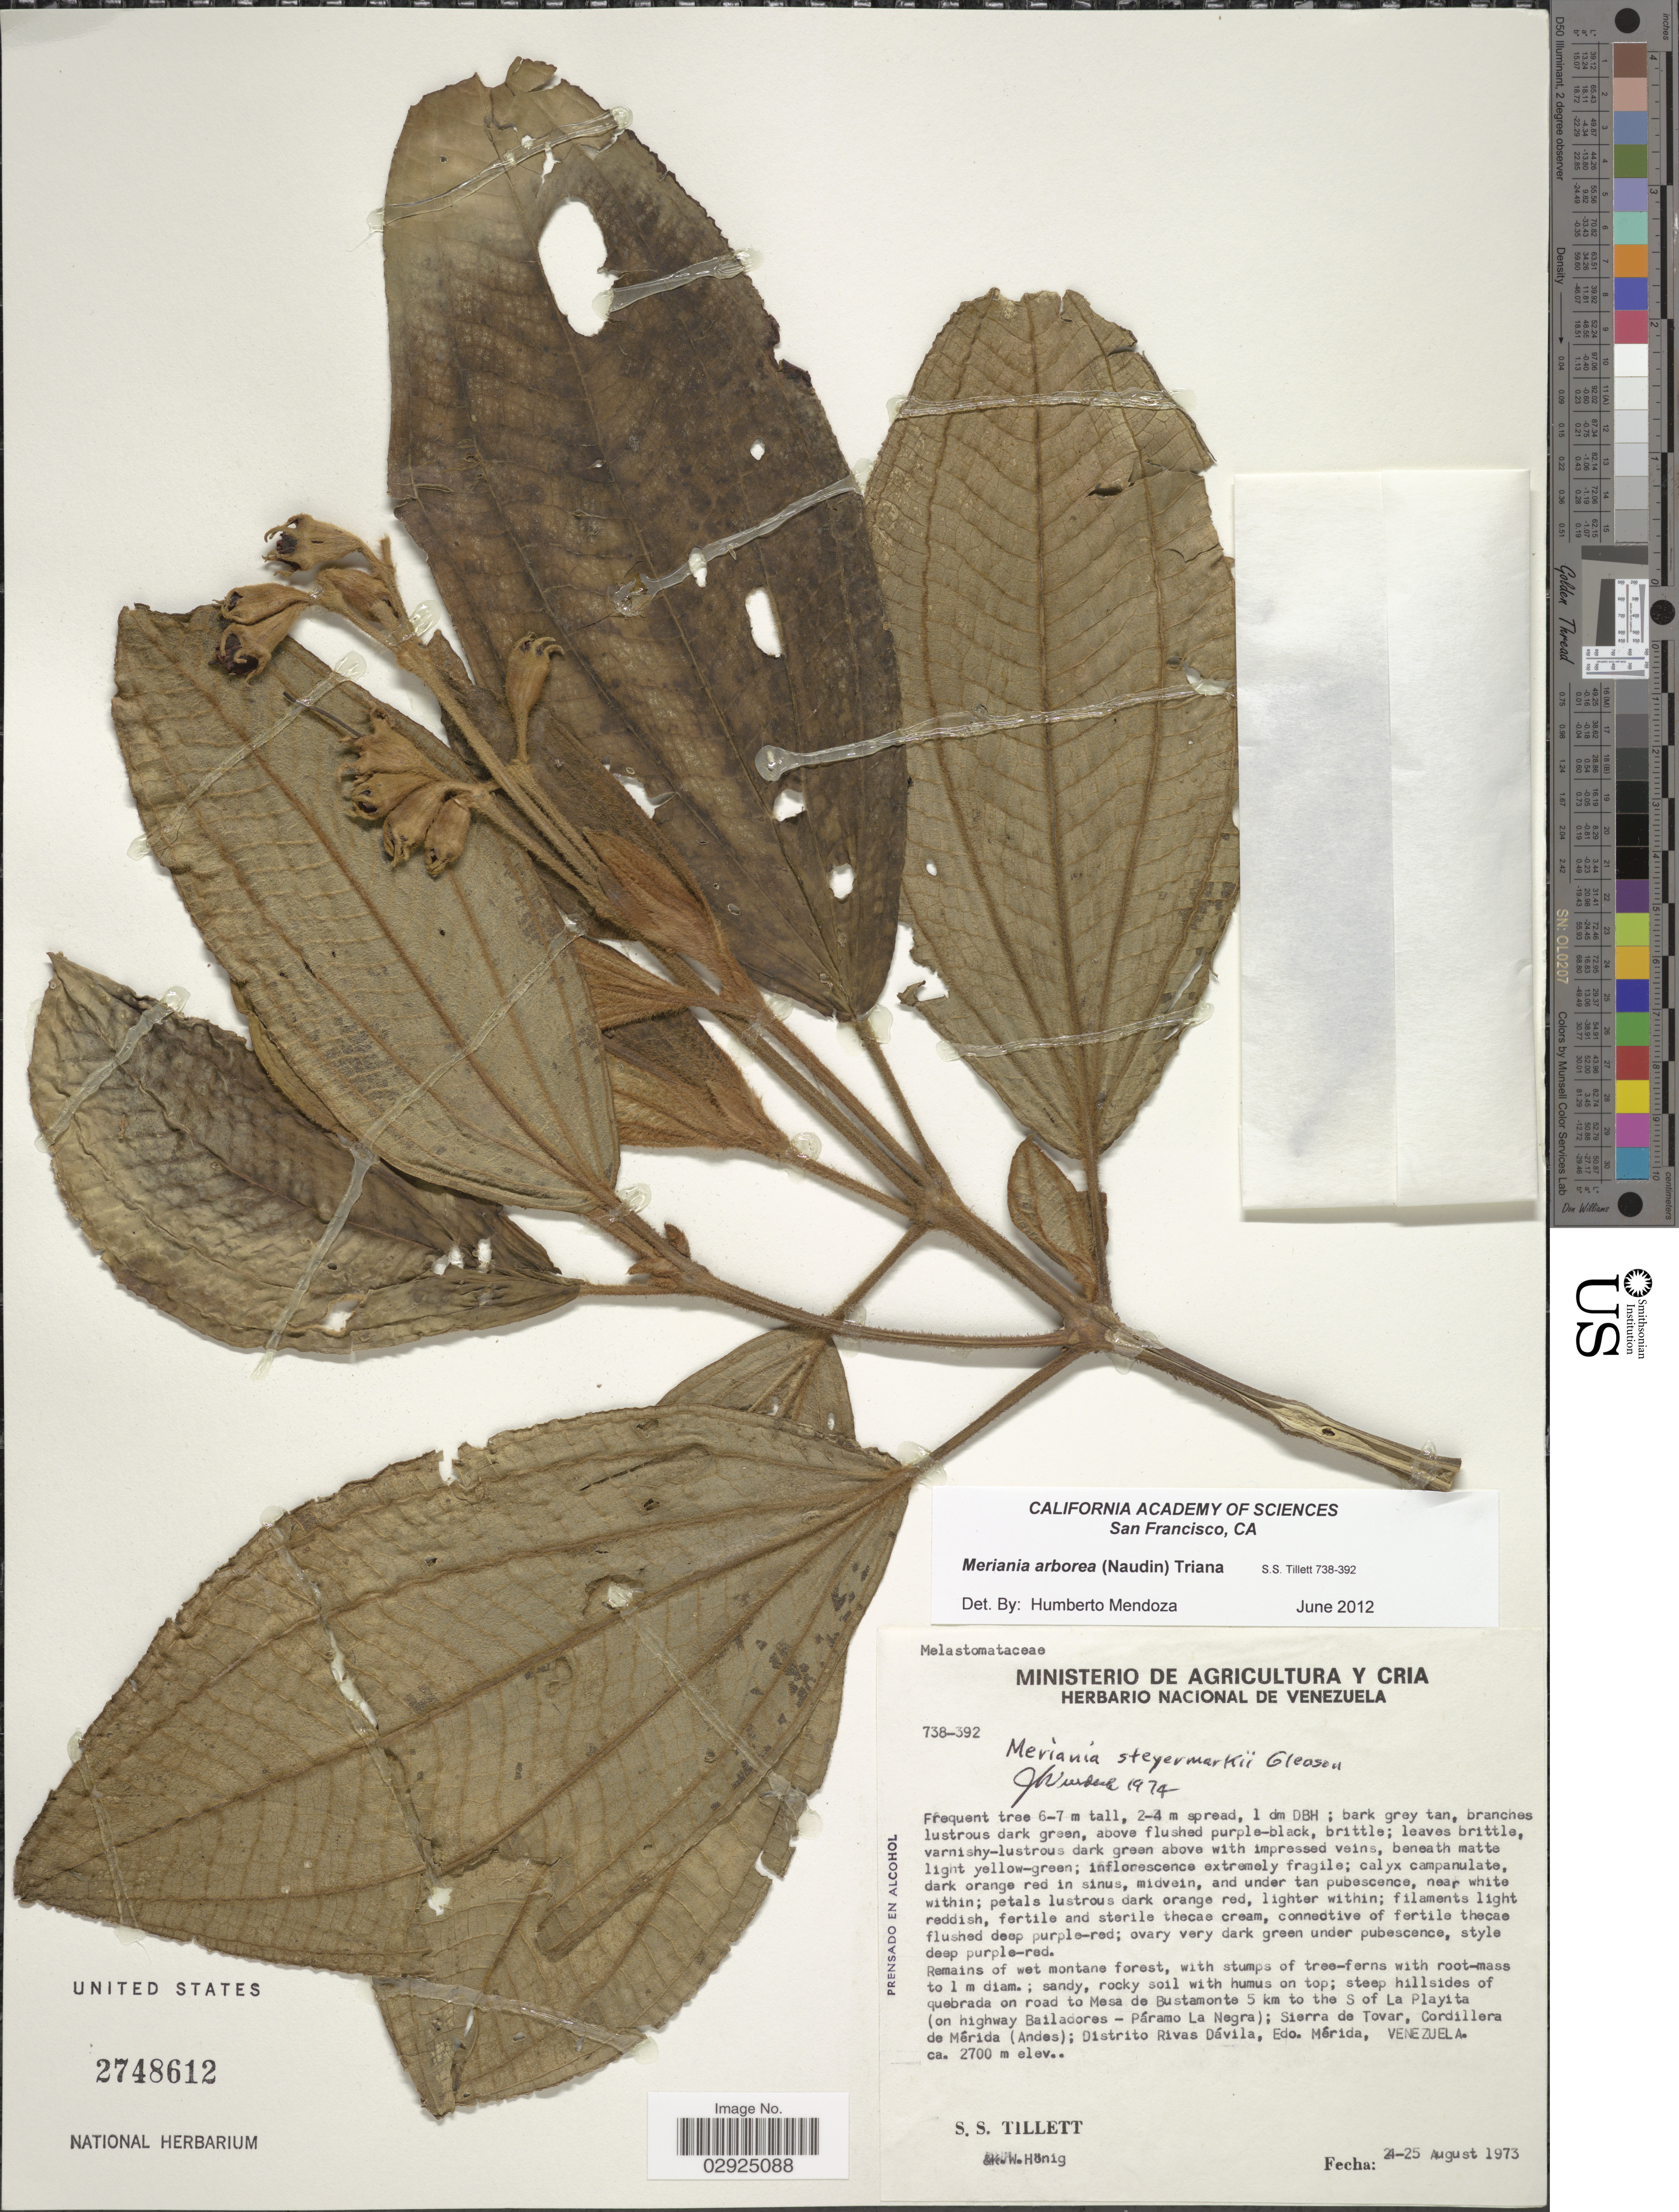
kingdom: Plantae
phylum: Tracheophyta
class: Magnoliopsida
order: Myrtales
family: Melastomataceae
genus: Meriania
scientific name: Meriania arborea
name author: (Naudin) Triana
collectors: S. Tillett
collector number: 738-392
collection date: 1973-08-24/1973-08-25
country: Venezuela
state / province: Mérida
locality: Steep hillsides of quebrada on road to Mesa de Bustamonte 5 km to the S of La Playita (on highway Bailadores - Páramo La Negra); Sierra de Tovar, Cordillera de Mérida (Andes); Distrito Rivas Dávila.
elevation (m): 2700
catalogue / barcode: US 2748612